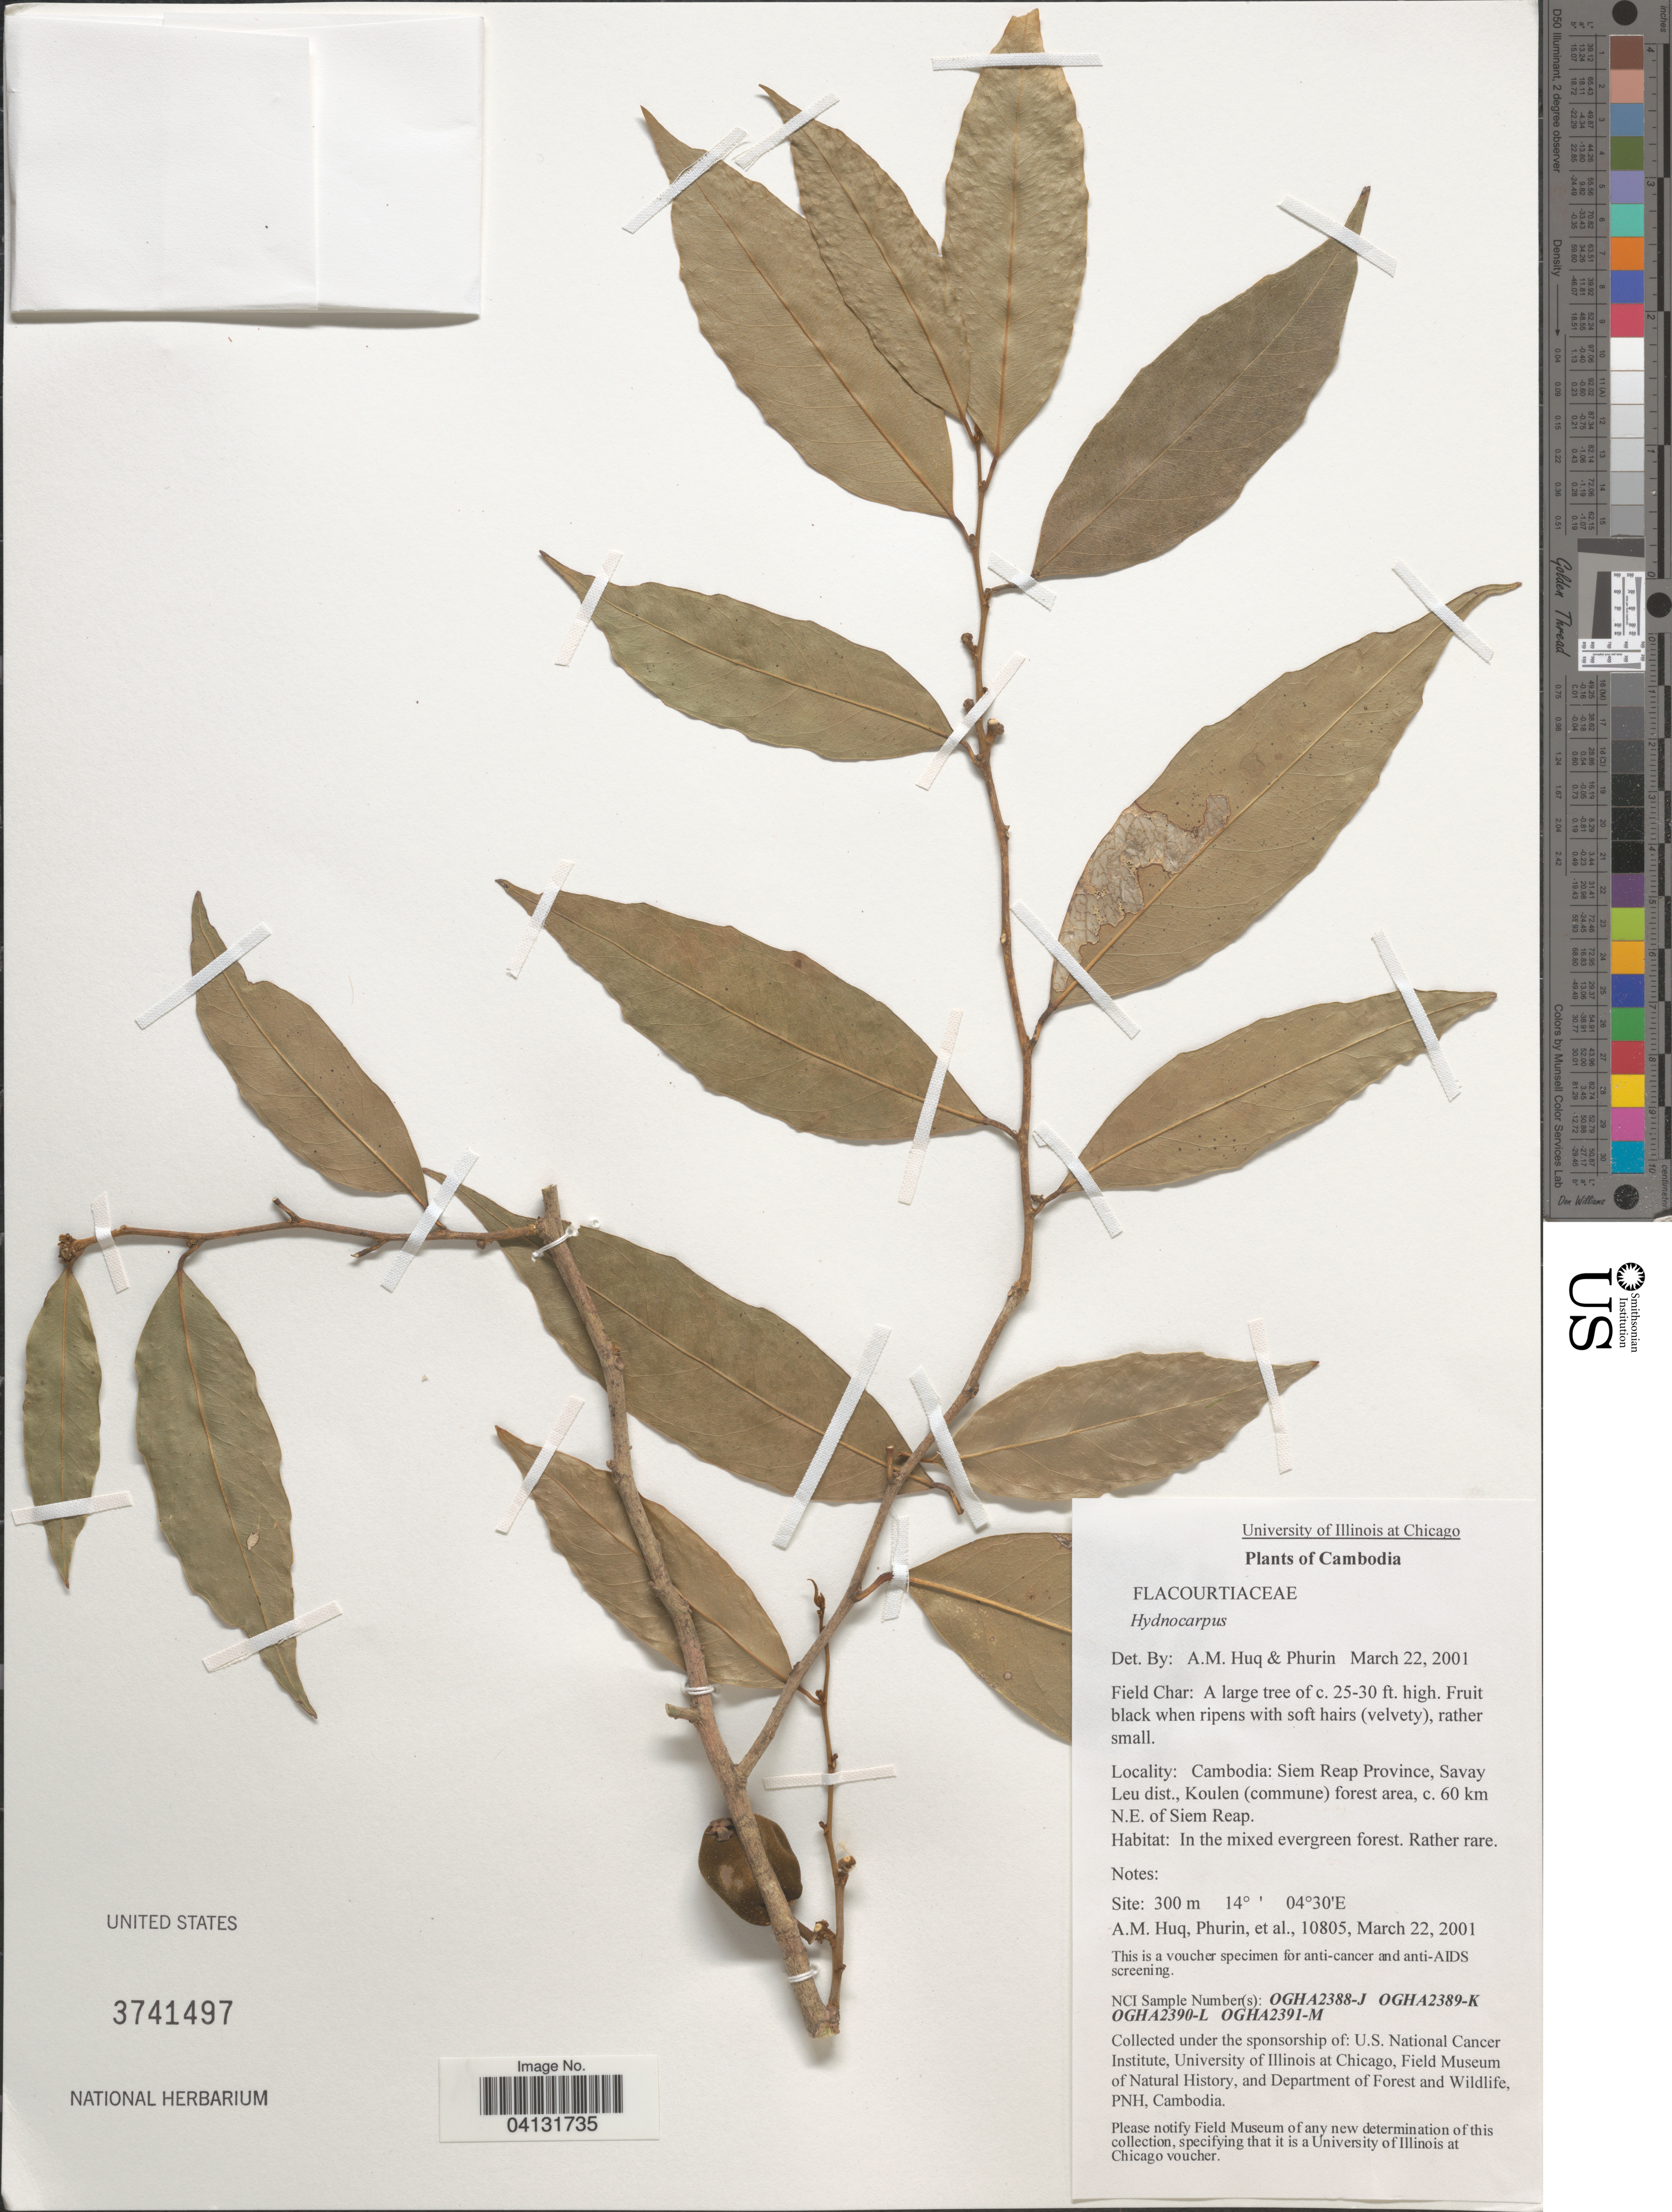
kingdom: Plantae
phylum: Tracheophyta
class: Magnoliopsida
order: Malpighiales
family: Achariaceae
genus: Hydnocarpus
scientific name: Hydnocarpus sp.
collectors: A. M. Huq, -. Phurin & et al.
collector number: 10805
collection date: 2001-03-22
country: Cambodia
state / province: Siĕm Réab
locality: Siem Reap Province, Savay Leu dist., Koulen (commune) forest area, c. 60 km N.E. of Siem Reap.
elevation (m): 300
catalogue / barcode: US 3741497